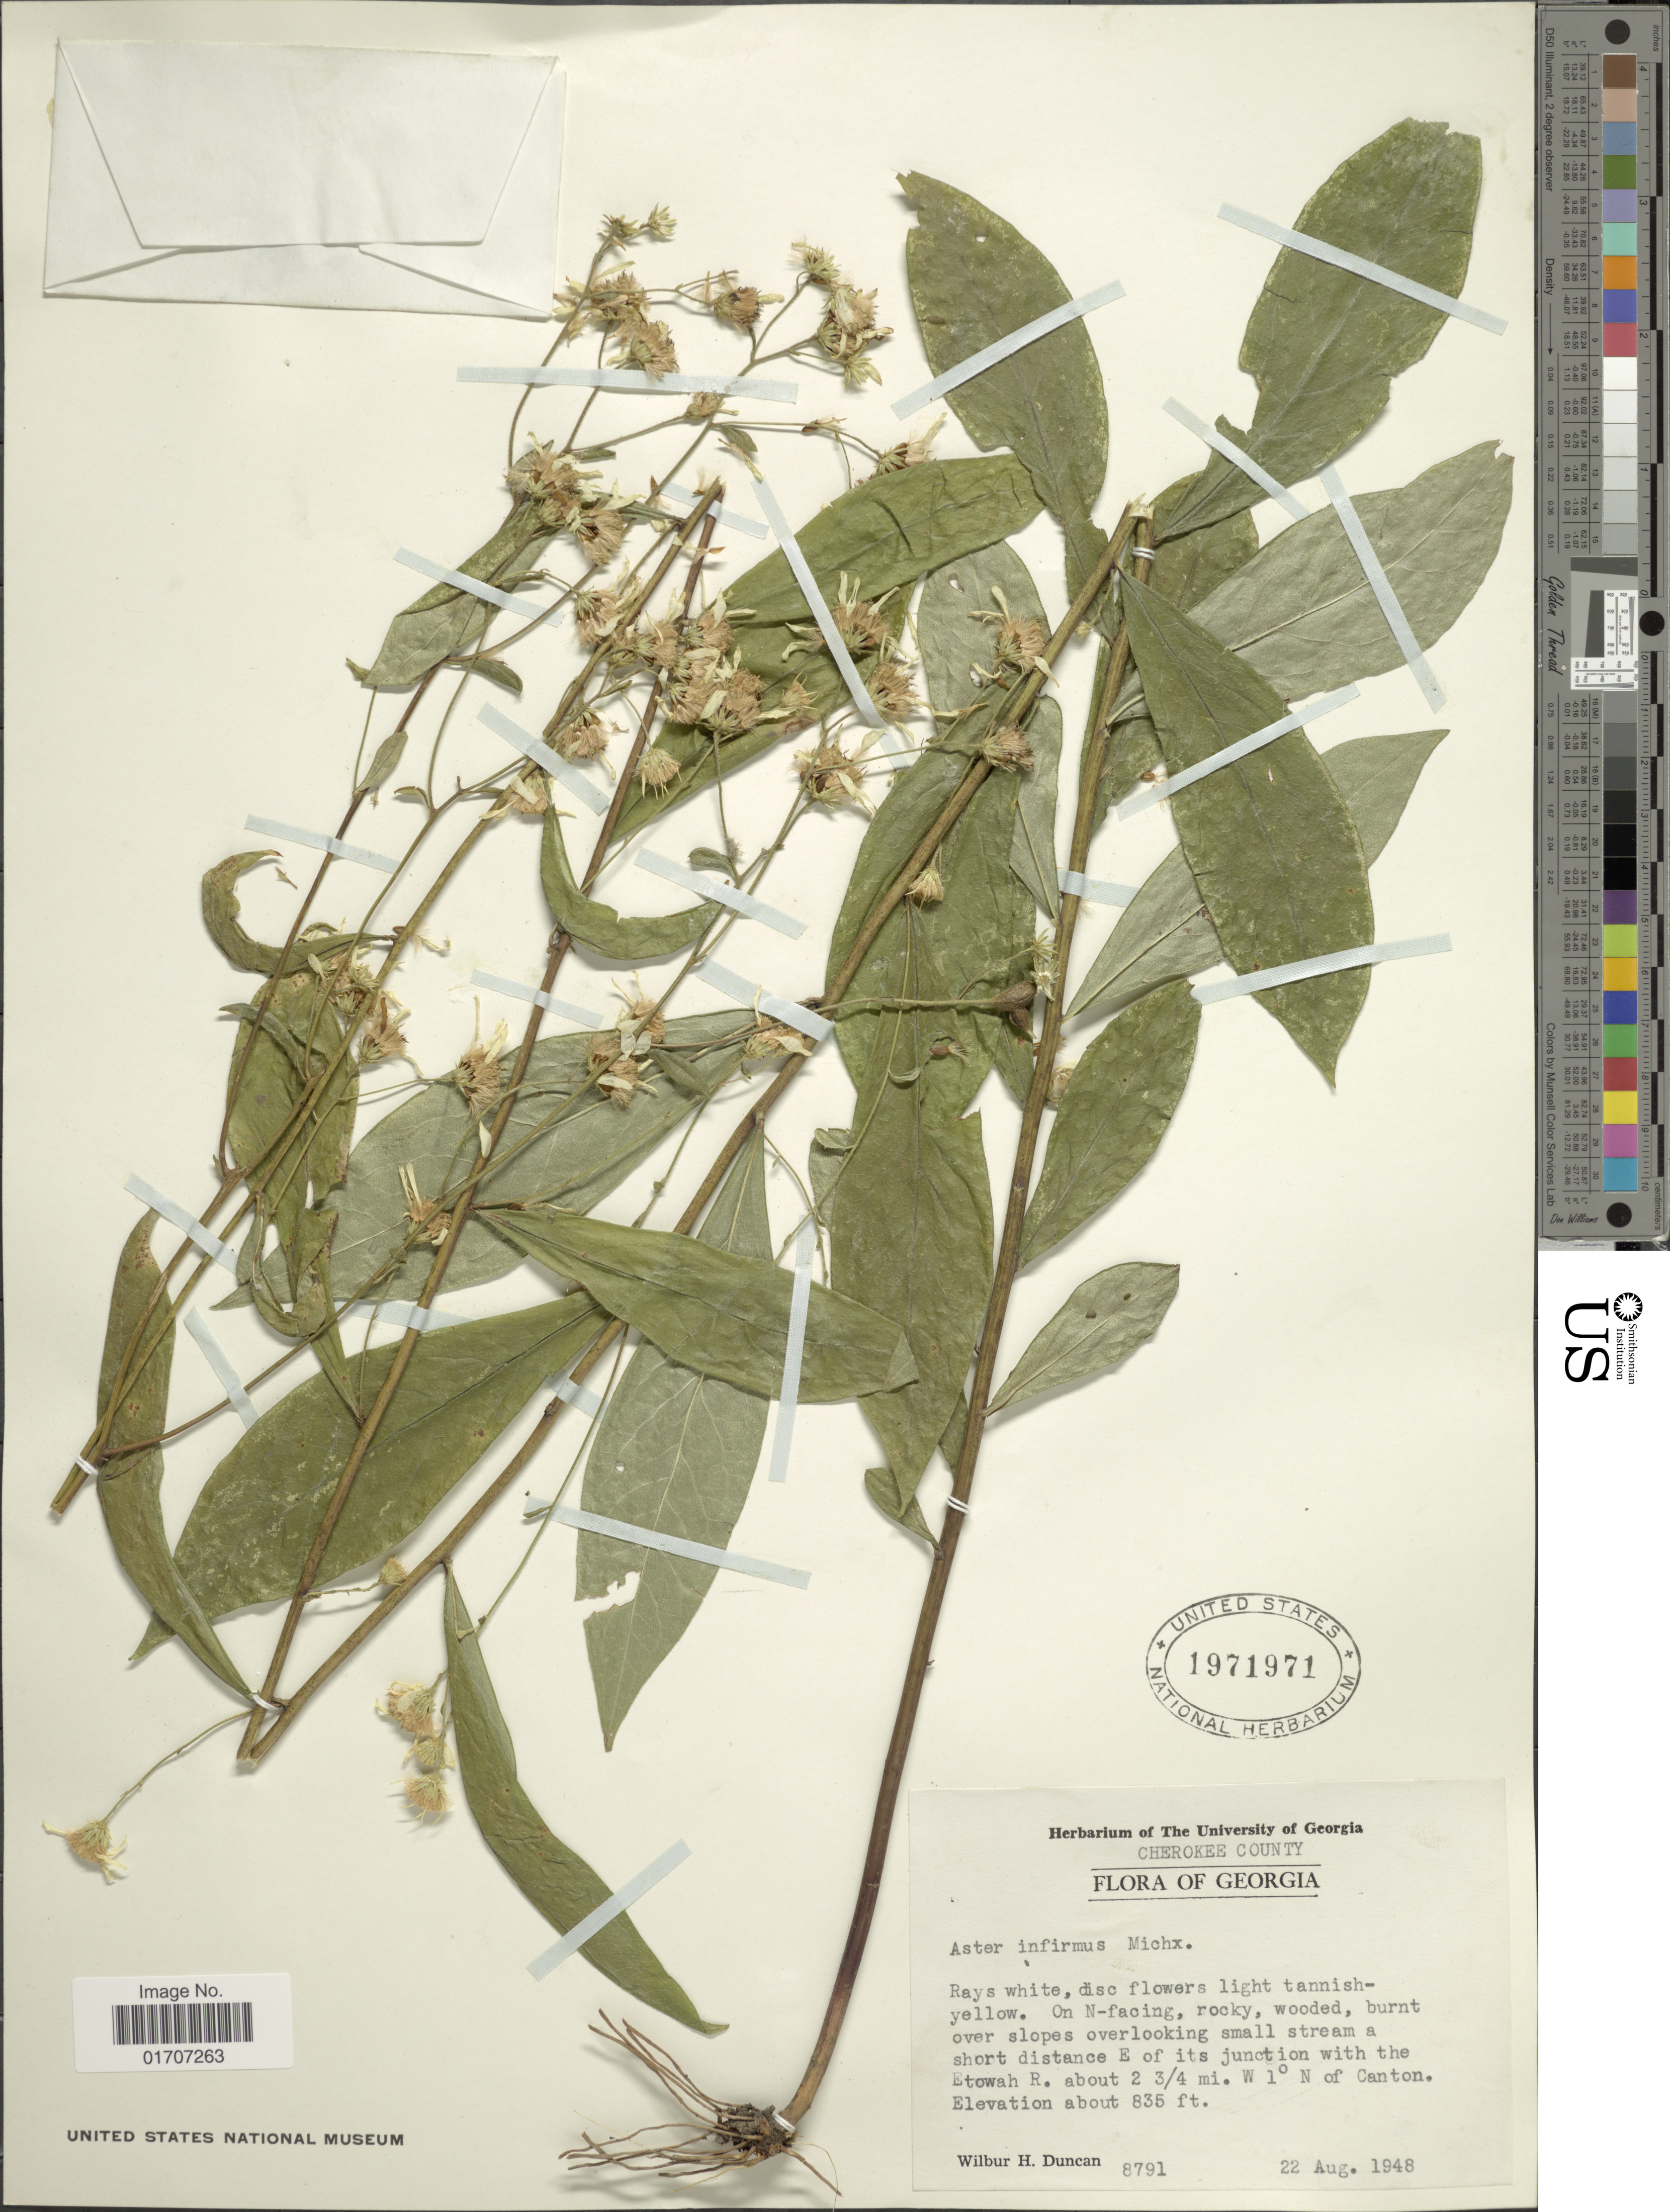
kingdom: Plantae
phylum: Tracheophyta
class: Magnoliopsida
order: Asterales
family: Asteraceae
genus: Doellingeria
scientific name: Doellingeria infirma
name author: (Michx.) Greene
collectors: W. H. Duncan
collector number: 8791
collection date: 1948-08-22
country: United States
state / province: Georgia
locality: Cherokee County, on N-facing, rocky, wooded, burnt over slopes overlooking small stream a short distance E of its junction with the Etowah R. about 2¾ mi. W 1° N of Canton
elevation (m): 255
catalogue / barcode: US 1971971